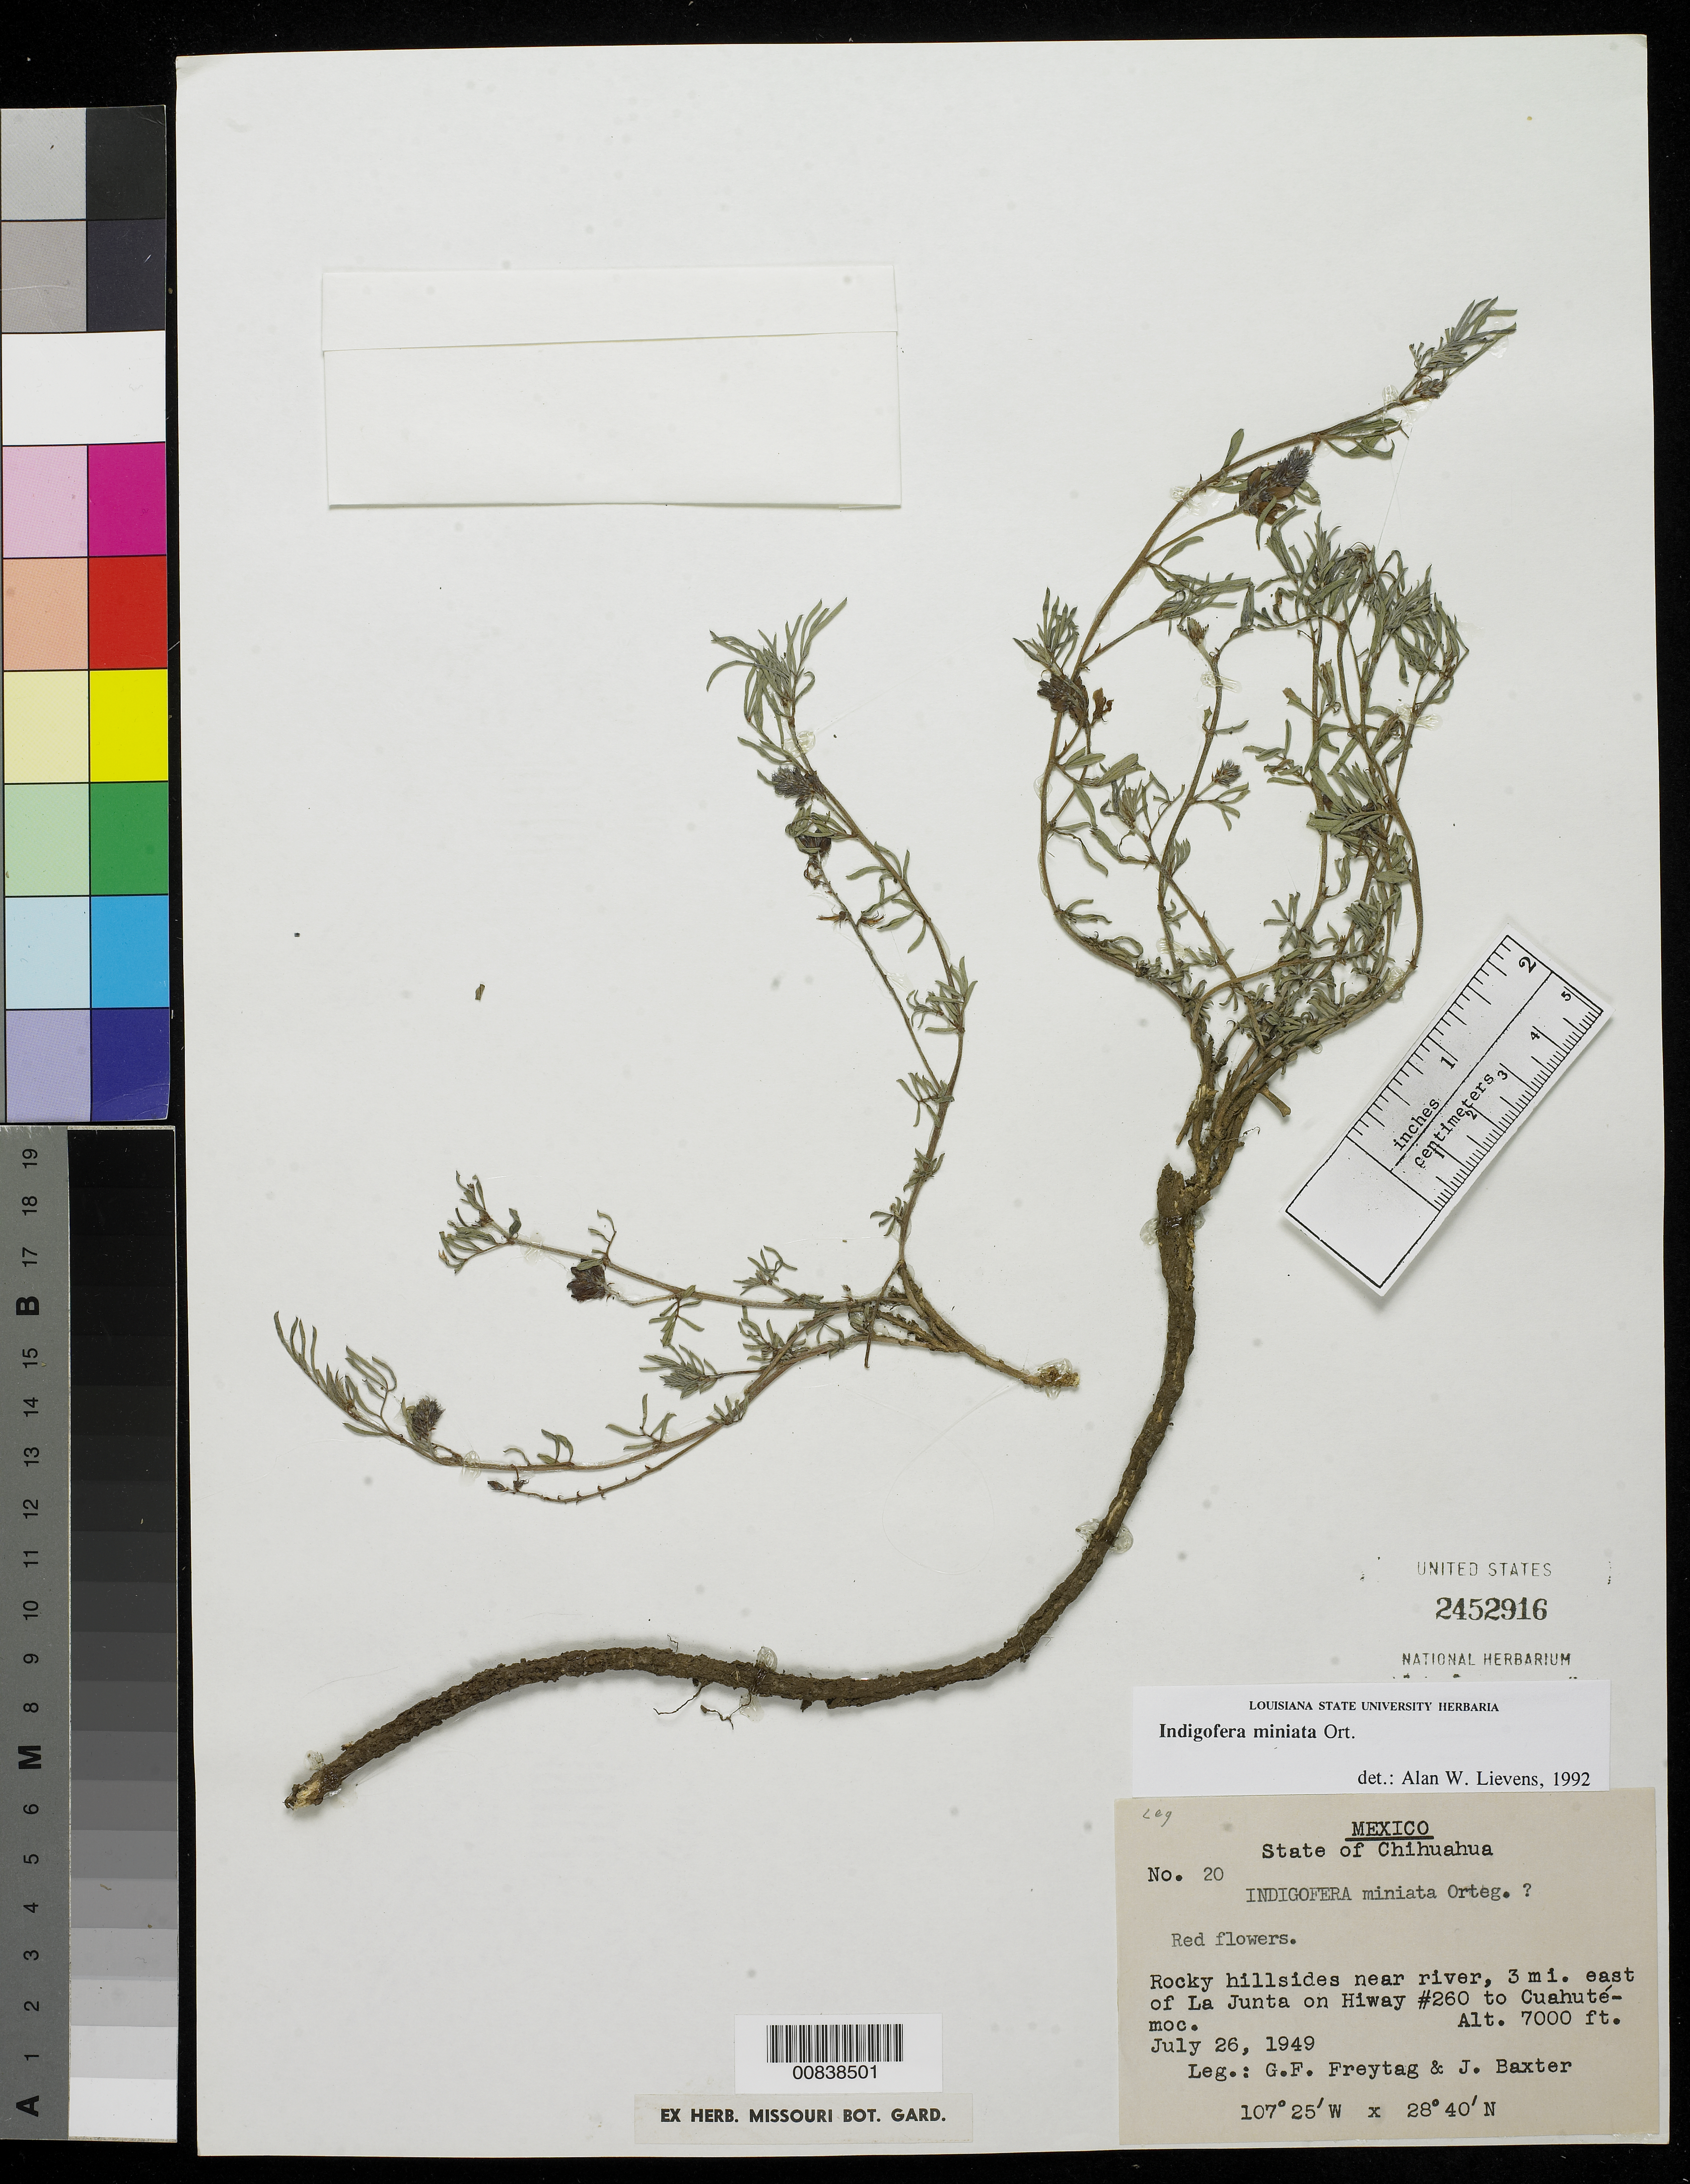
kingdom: Plantae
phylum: Tracheophyta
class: Magnoliopsida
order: Fabales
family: Fabaceae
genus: Indigofera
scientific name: Indigofera miniata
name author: Orteg.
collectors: G. F. Freytag & J. Baxter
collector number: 20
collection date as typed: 26 Jul 1949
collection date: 1949-07-26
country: Mexico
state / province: Chihuahua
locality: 3 mi. east of La Junta on Hwy. #260 to Cuauhtémoc.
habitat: Rocky hillsides near river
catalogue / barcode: US 2452916